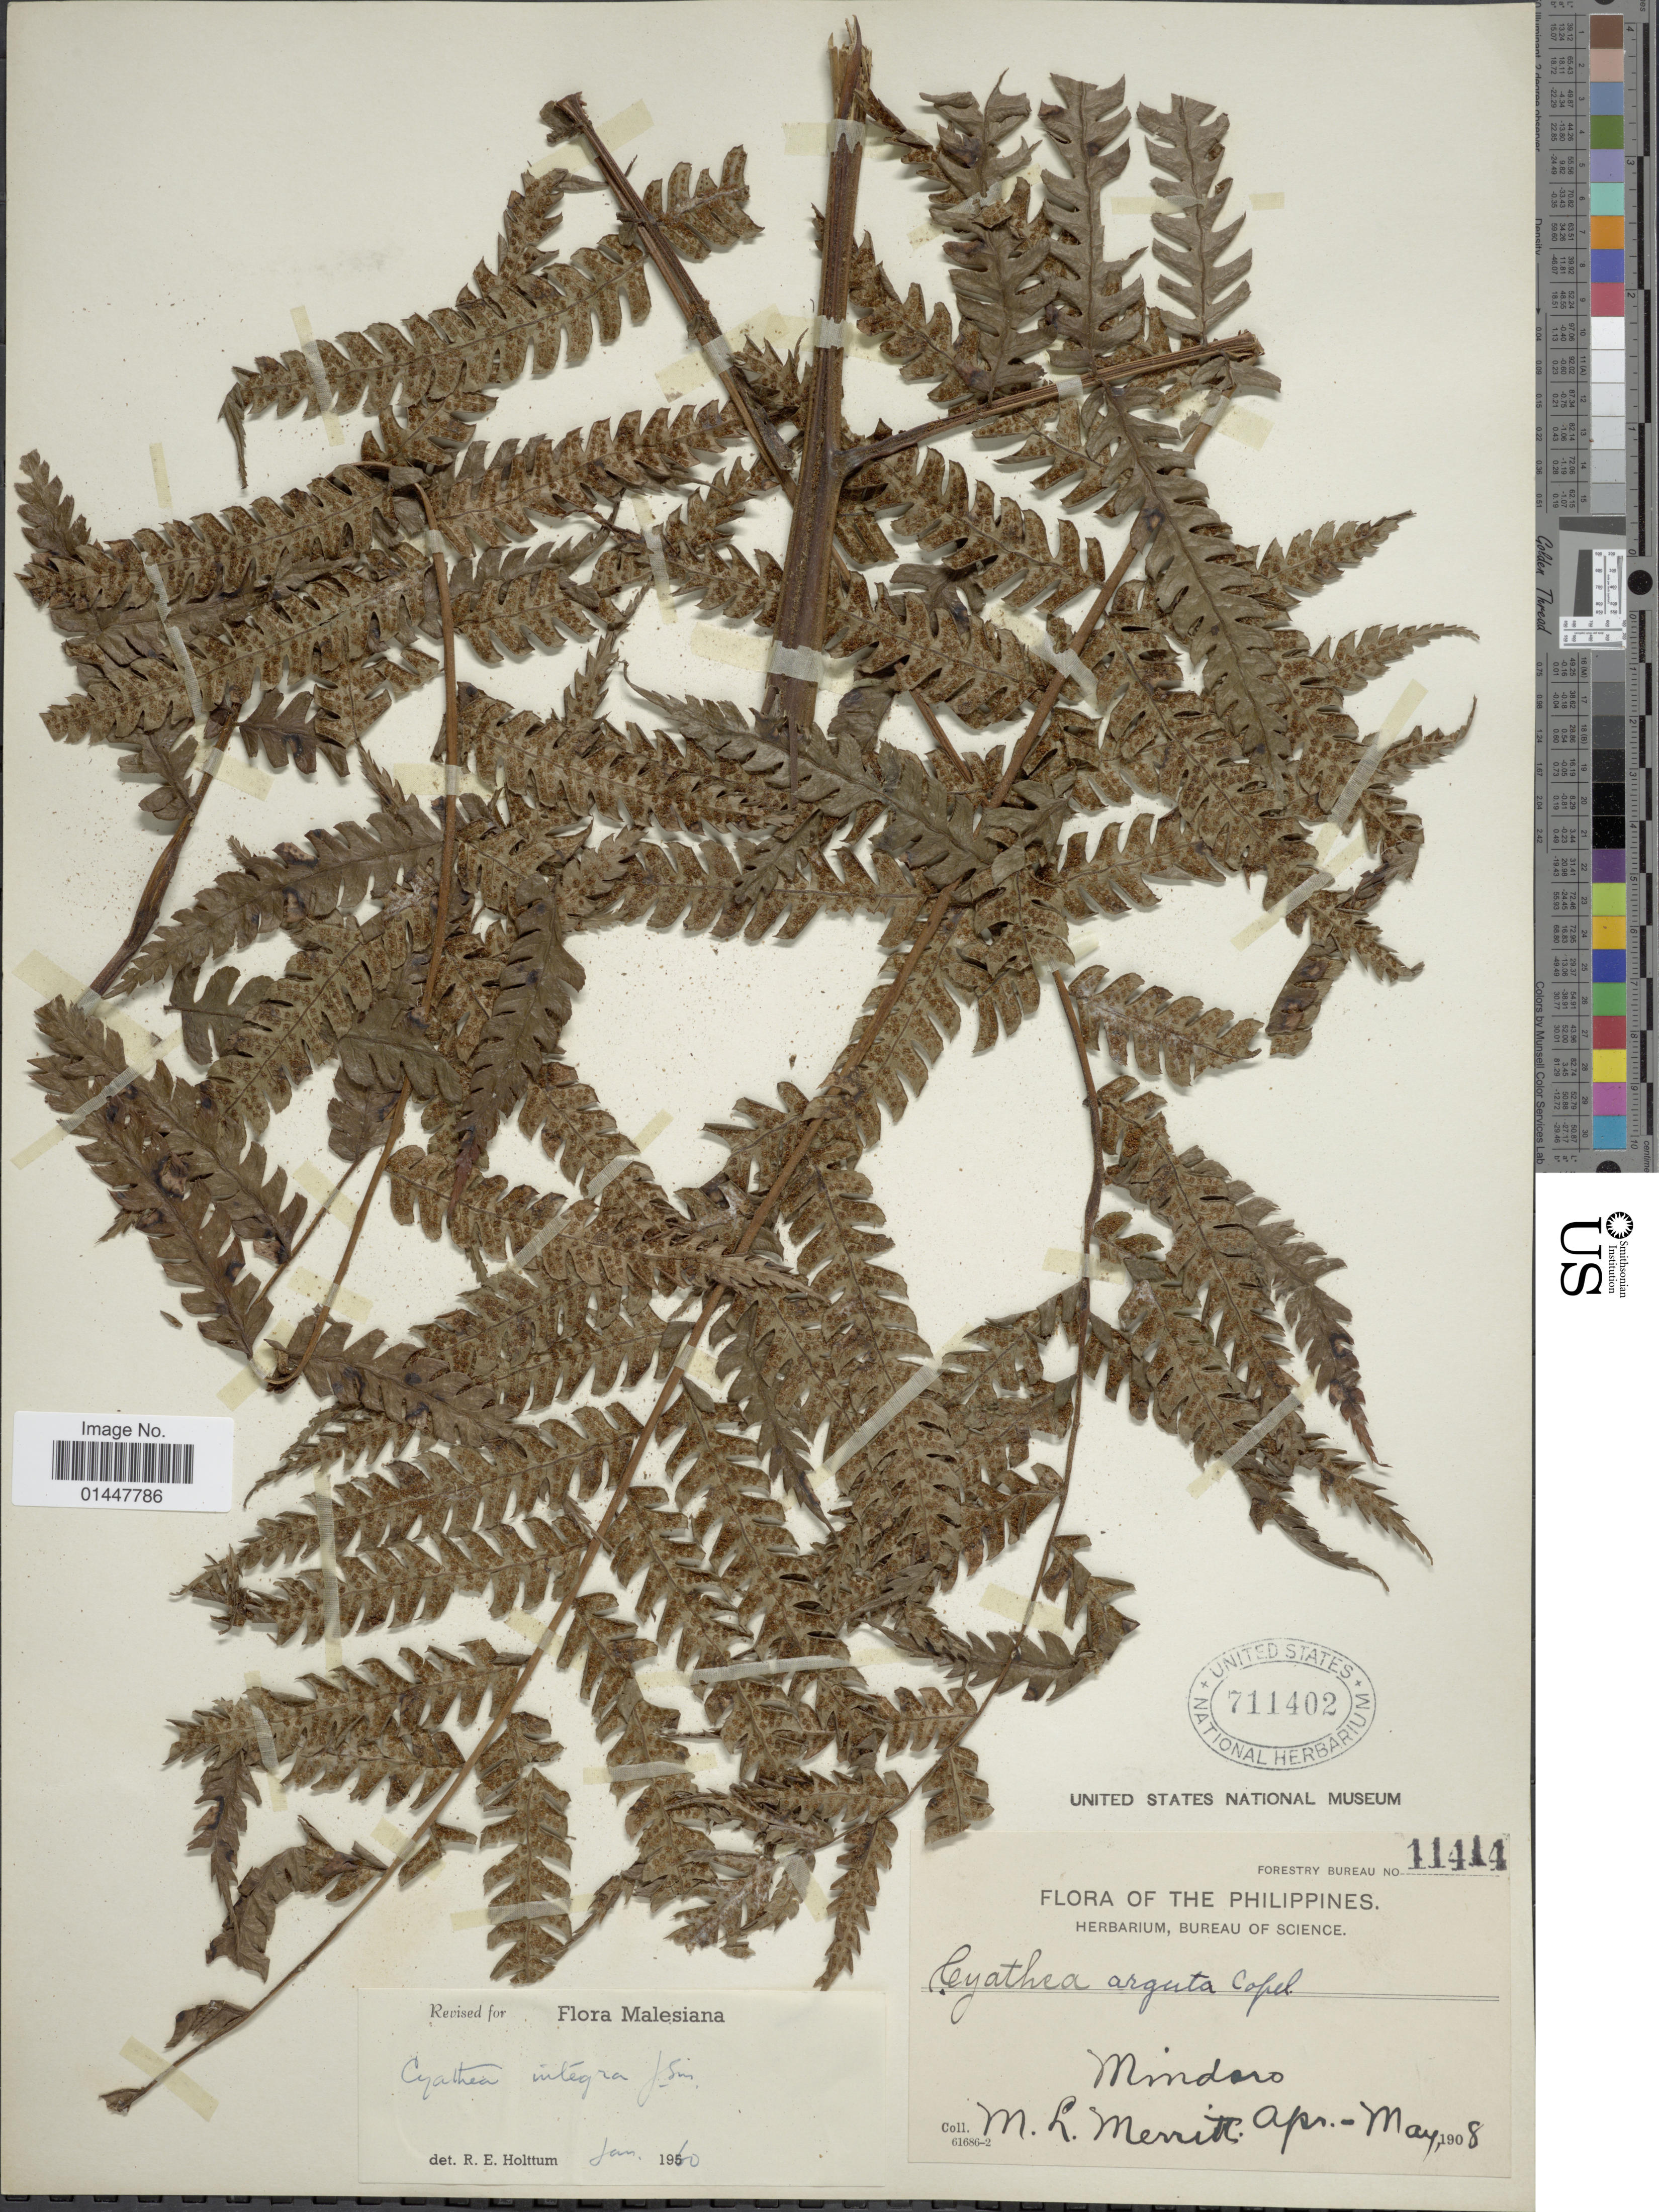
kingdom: Plantae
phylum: Tracheophyta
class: Polypodiopsida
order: Cyatheales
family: Cyatheaceae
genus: Sphaeropteris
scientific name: Sphaeropteris integra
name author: (J. Sm.) R.M. Tryon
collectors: M. L. Merritt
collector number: Bureau of Science 11414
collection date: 1908-04/1908-05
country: Philippines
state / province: Mimaropa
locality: Mindoro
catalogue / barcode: US 711402